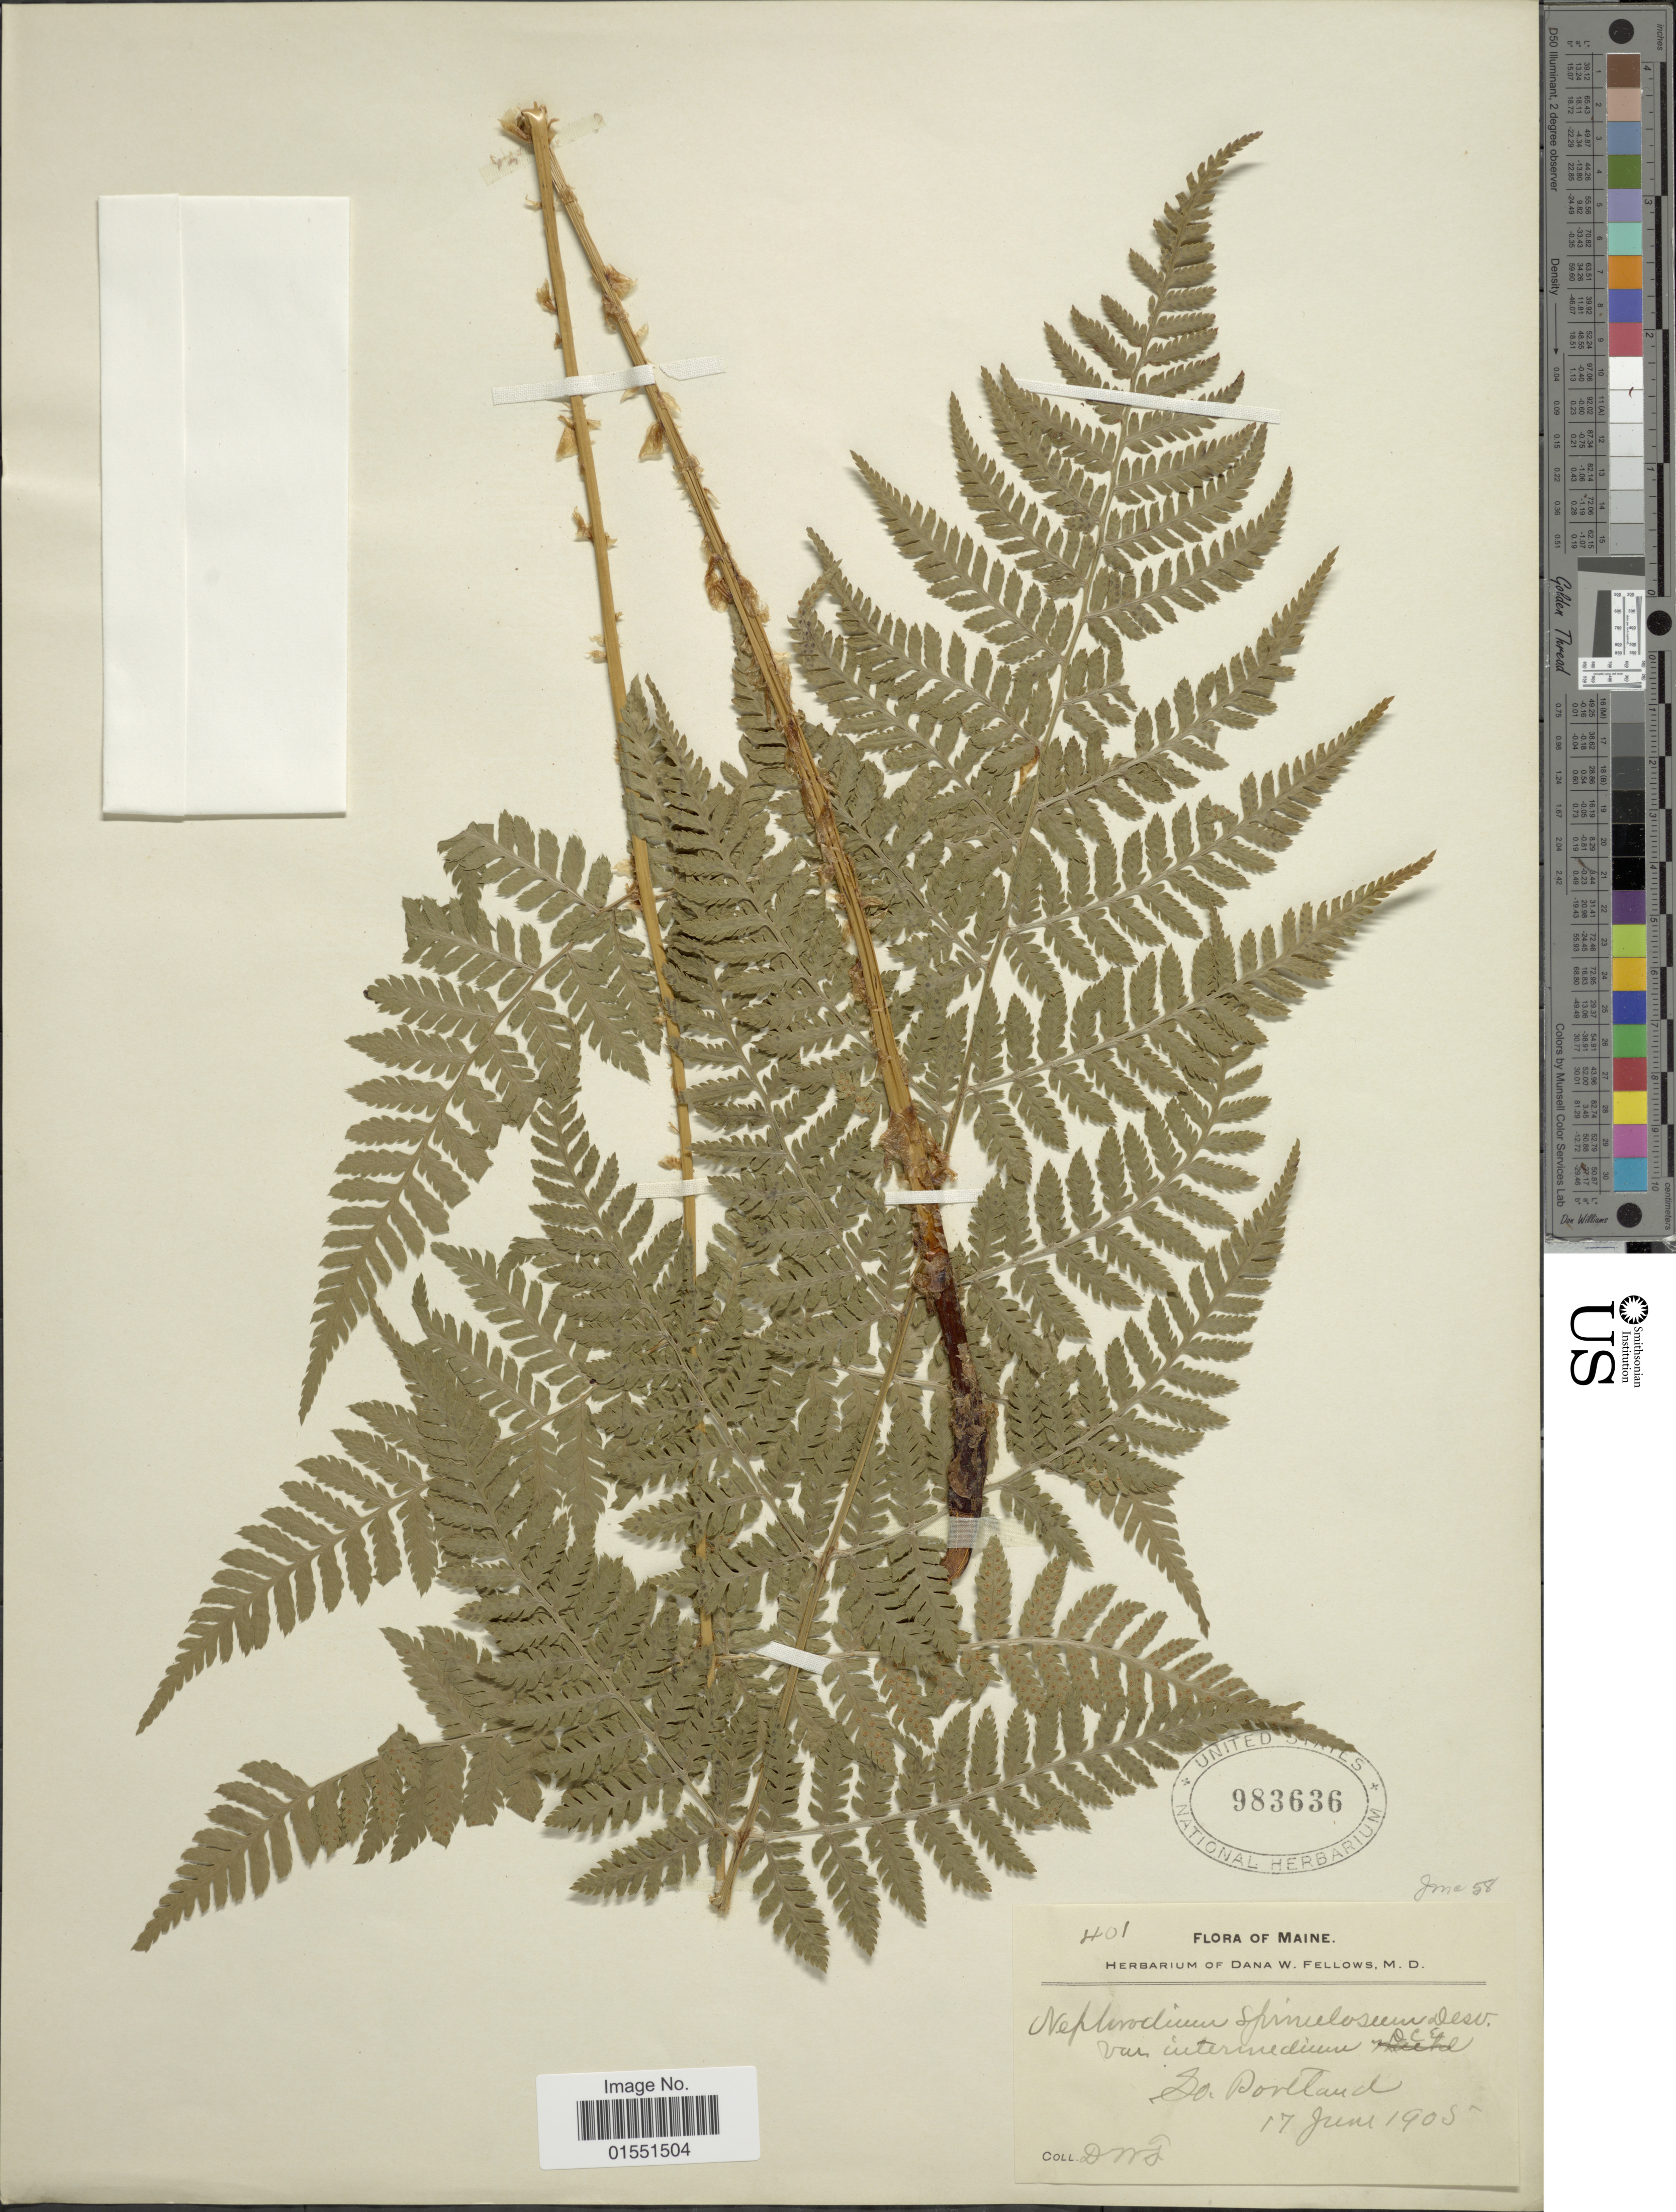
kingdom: Plantae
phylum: Tracheophyta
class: Polypodiopsida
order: Polypodiales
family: Dryopteridaceae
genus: Dryopteris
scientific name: Dryopteris intermedia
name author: (Muhl.) A. Gray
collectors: D. W. Fellows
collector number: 401?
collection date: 1905-06-17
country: United States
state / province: Maine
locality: So. Portland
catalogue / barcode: US 983636